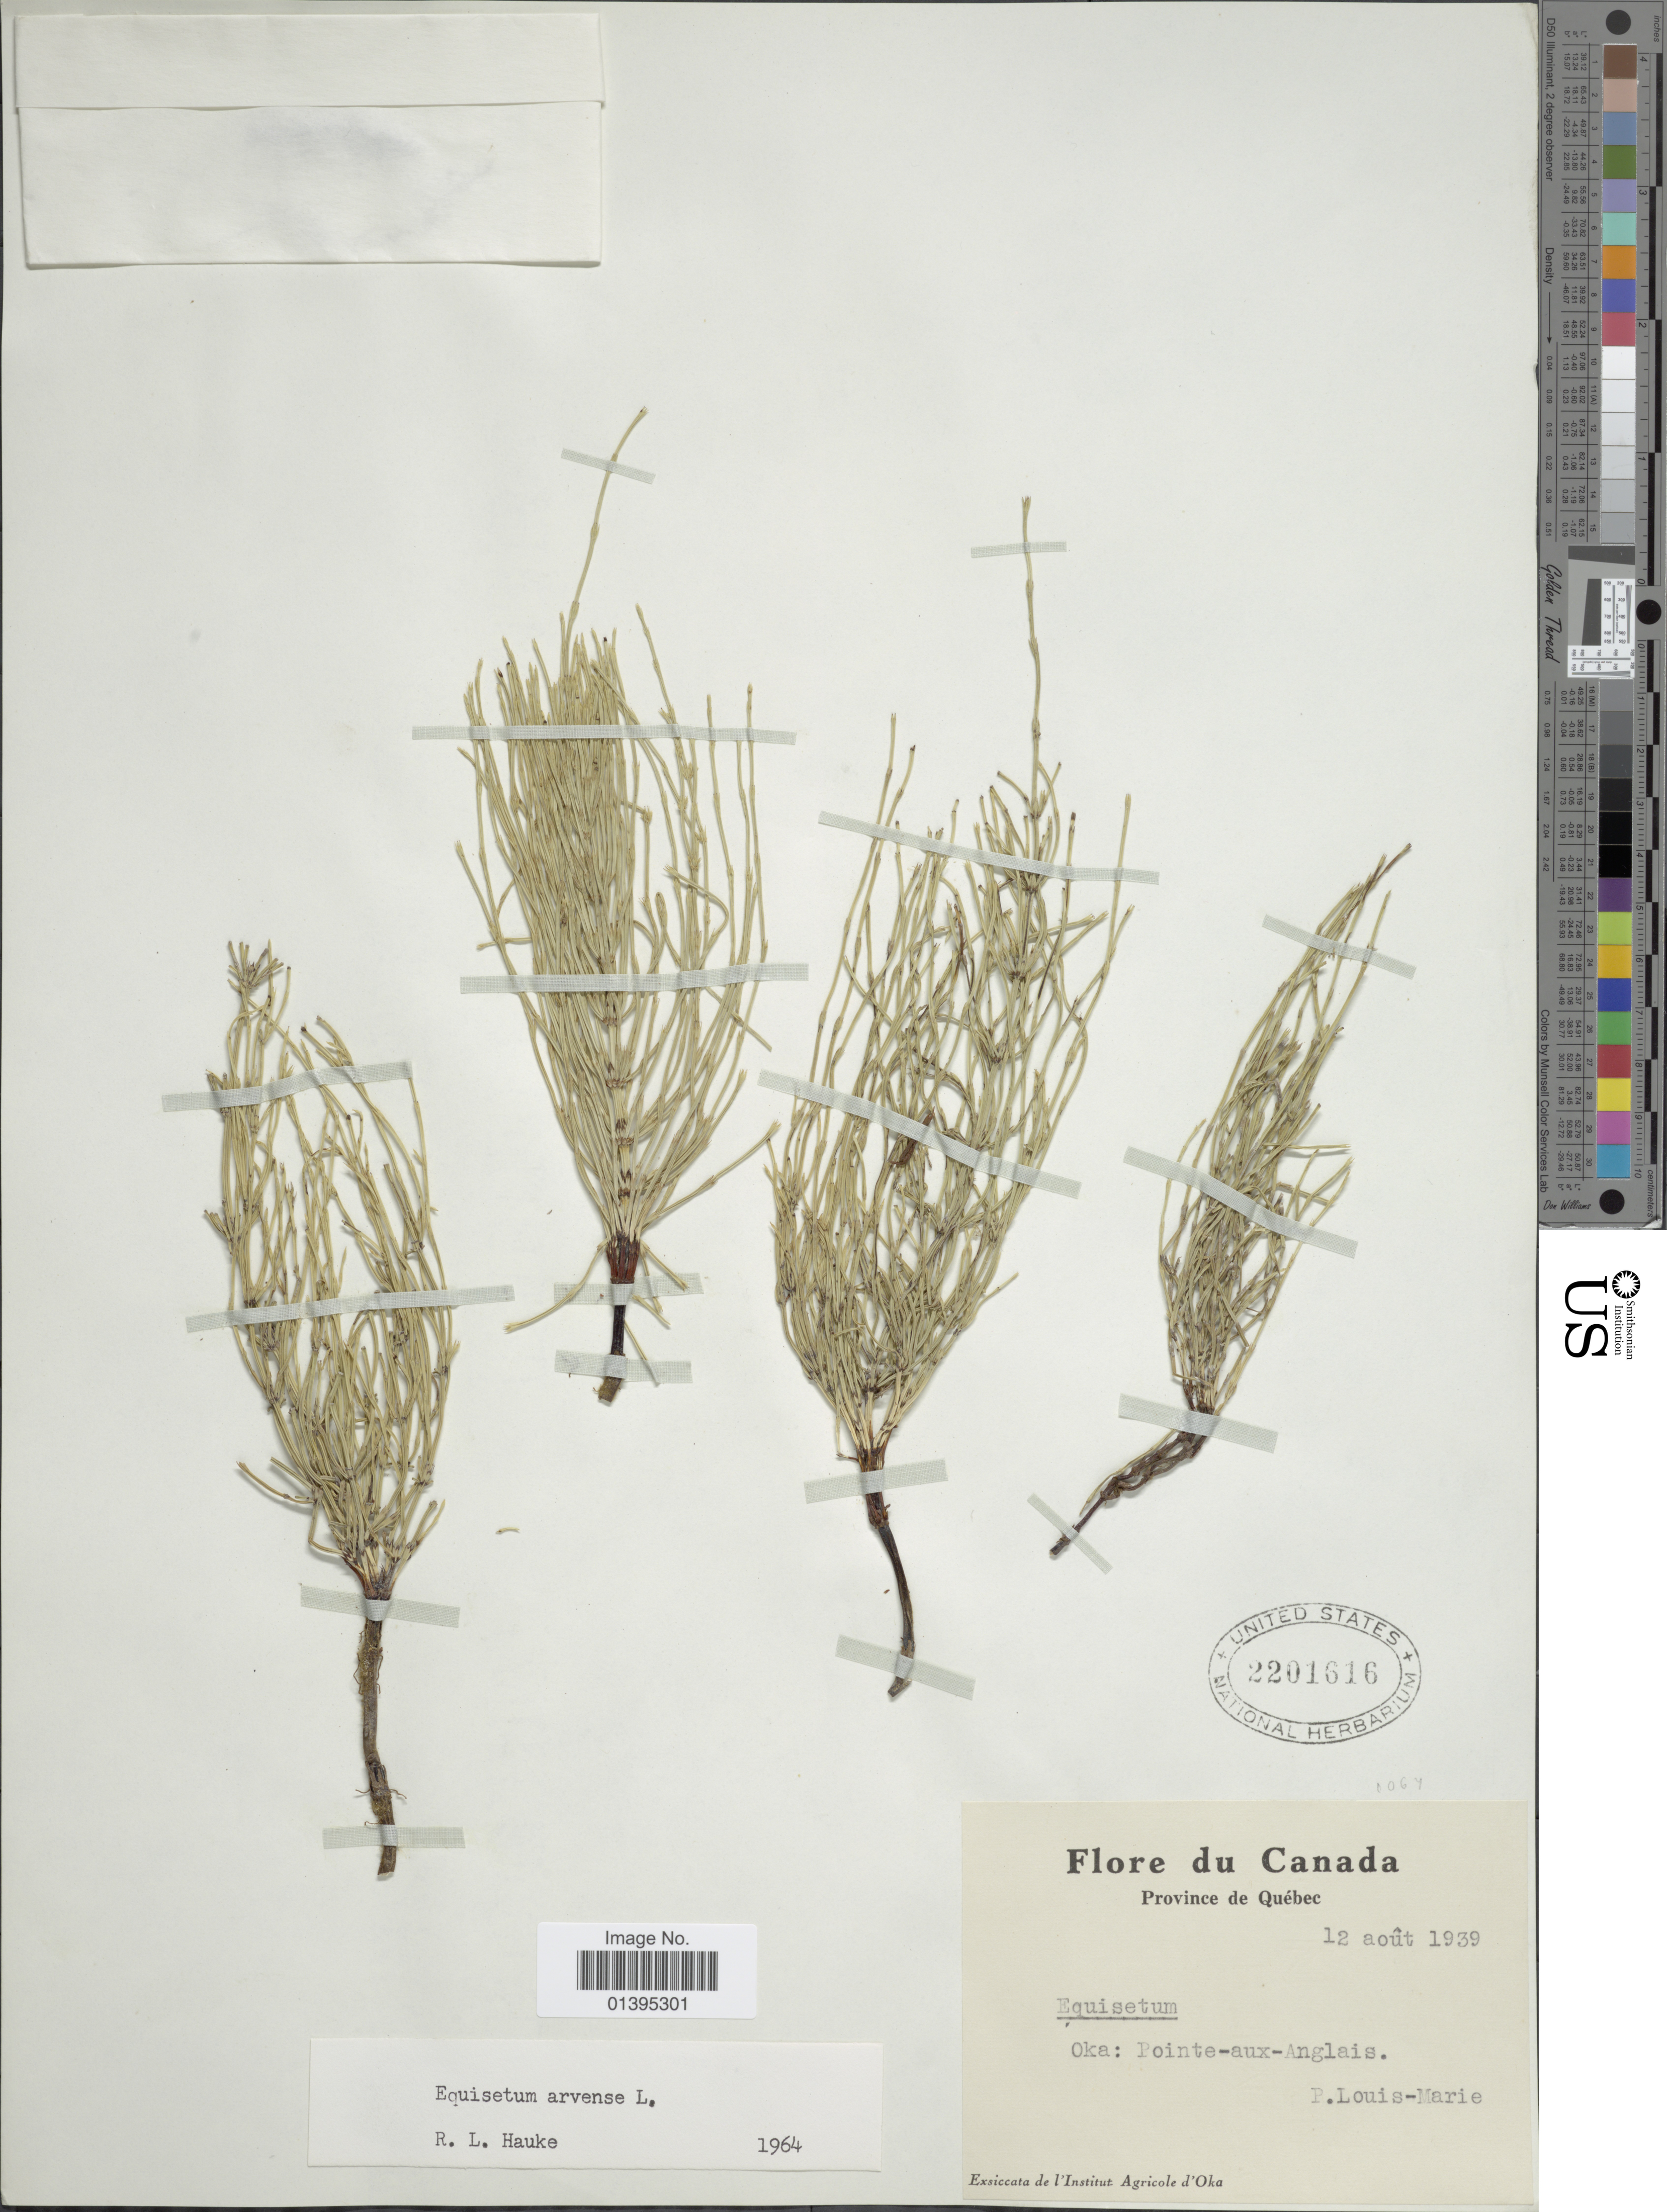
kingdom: Plantae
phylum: Tracheophyta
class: Polypodiopsida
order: Equisetales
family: Equisetaceae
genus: Equisetum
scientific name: Equisetum arvense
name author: L.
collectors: L.-M. LaLonde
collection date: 1939-08-12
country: Canada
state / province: Quebec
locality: Oka: Pointe-aux-Anglais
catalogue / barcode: US 2201616